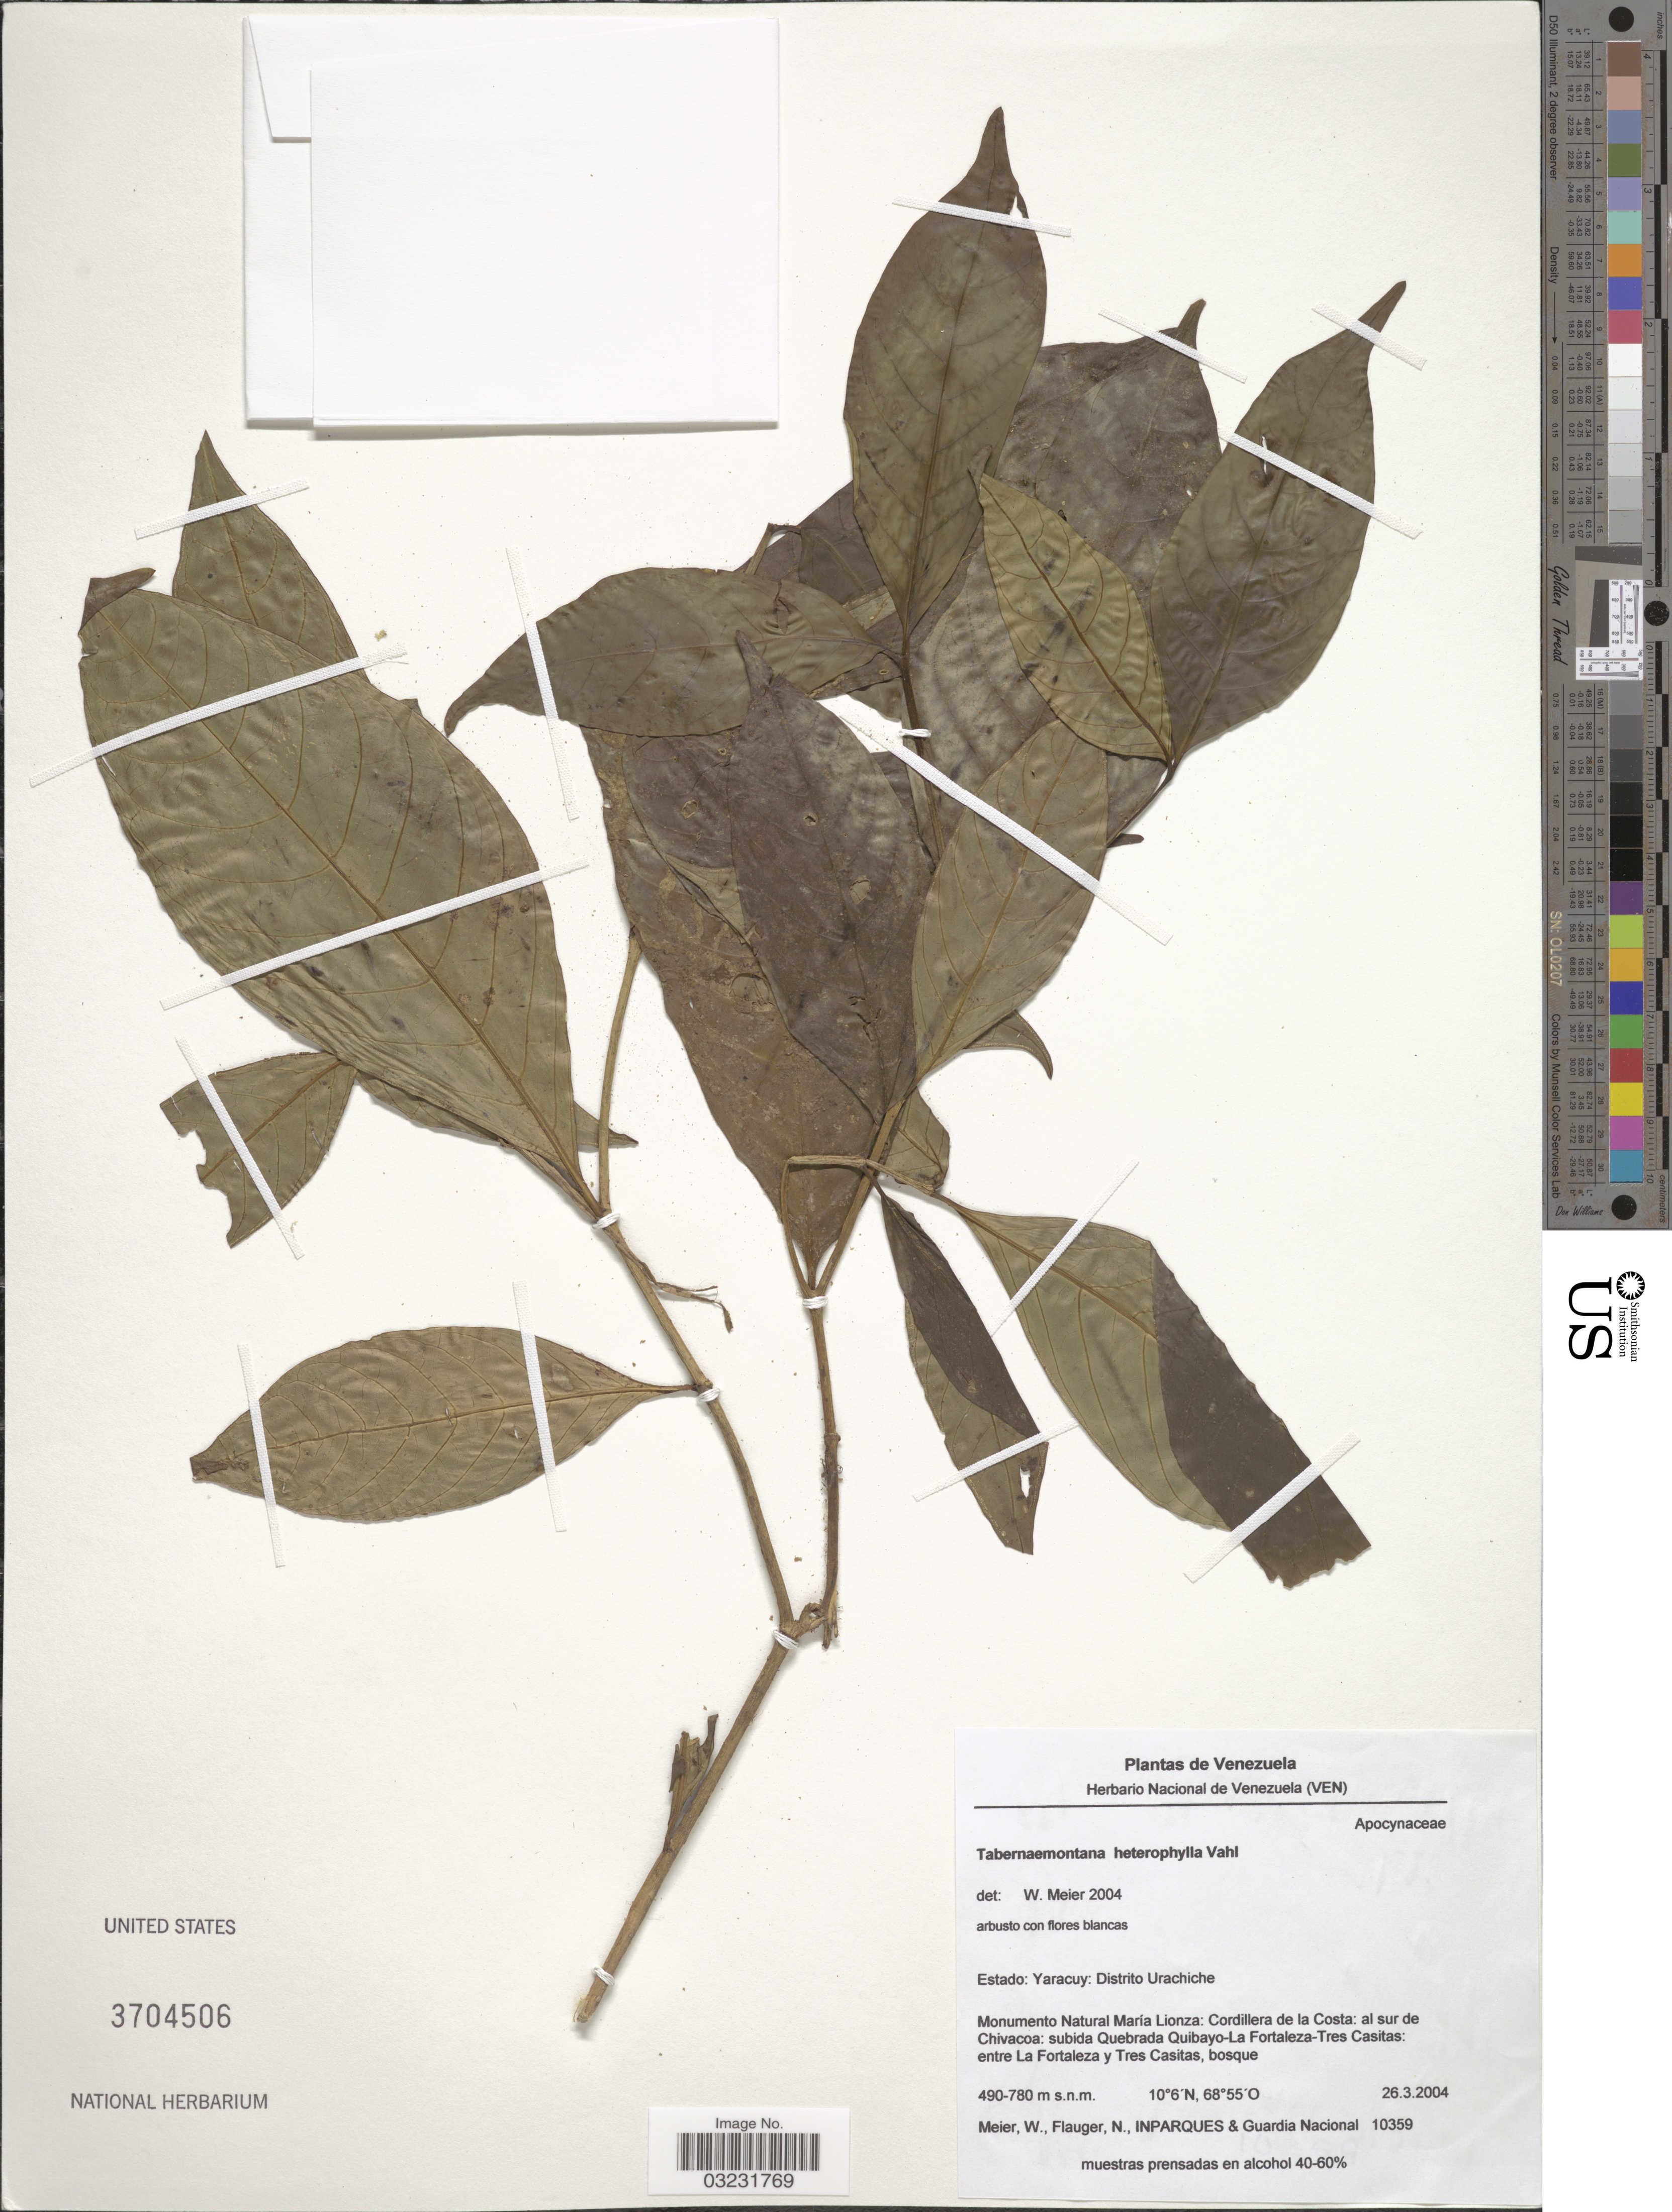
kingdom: Plantae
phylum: Tracheophyta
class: Magnoliopsida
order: Gentianales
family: Apocynaceae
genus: Tabernaemontana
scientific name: Tabernaemontana heterophylla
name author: Vahl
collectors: W. Meier, N. Flauger & Inparques & Guardia Nacional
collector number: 10359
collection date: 2004-03-26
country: Venezuela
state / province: Yaracuy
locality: Distrito Urachiche. Monumento Natural María Lionza: Cordillera de la Costa: al sur de Chivacoa: subida Quebrada Quibayo-La Fortaleza- Tres Casitas: entre La Fortaleza y Tres Casitas.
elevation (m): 490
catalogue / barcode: US 3704506